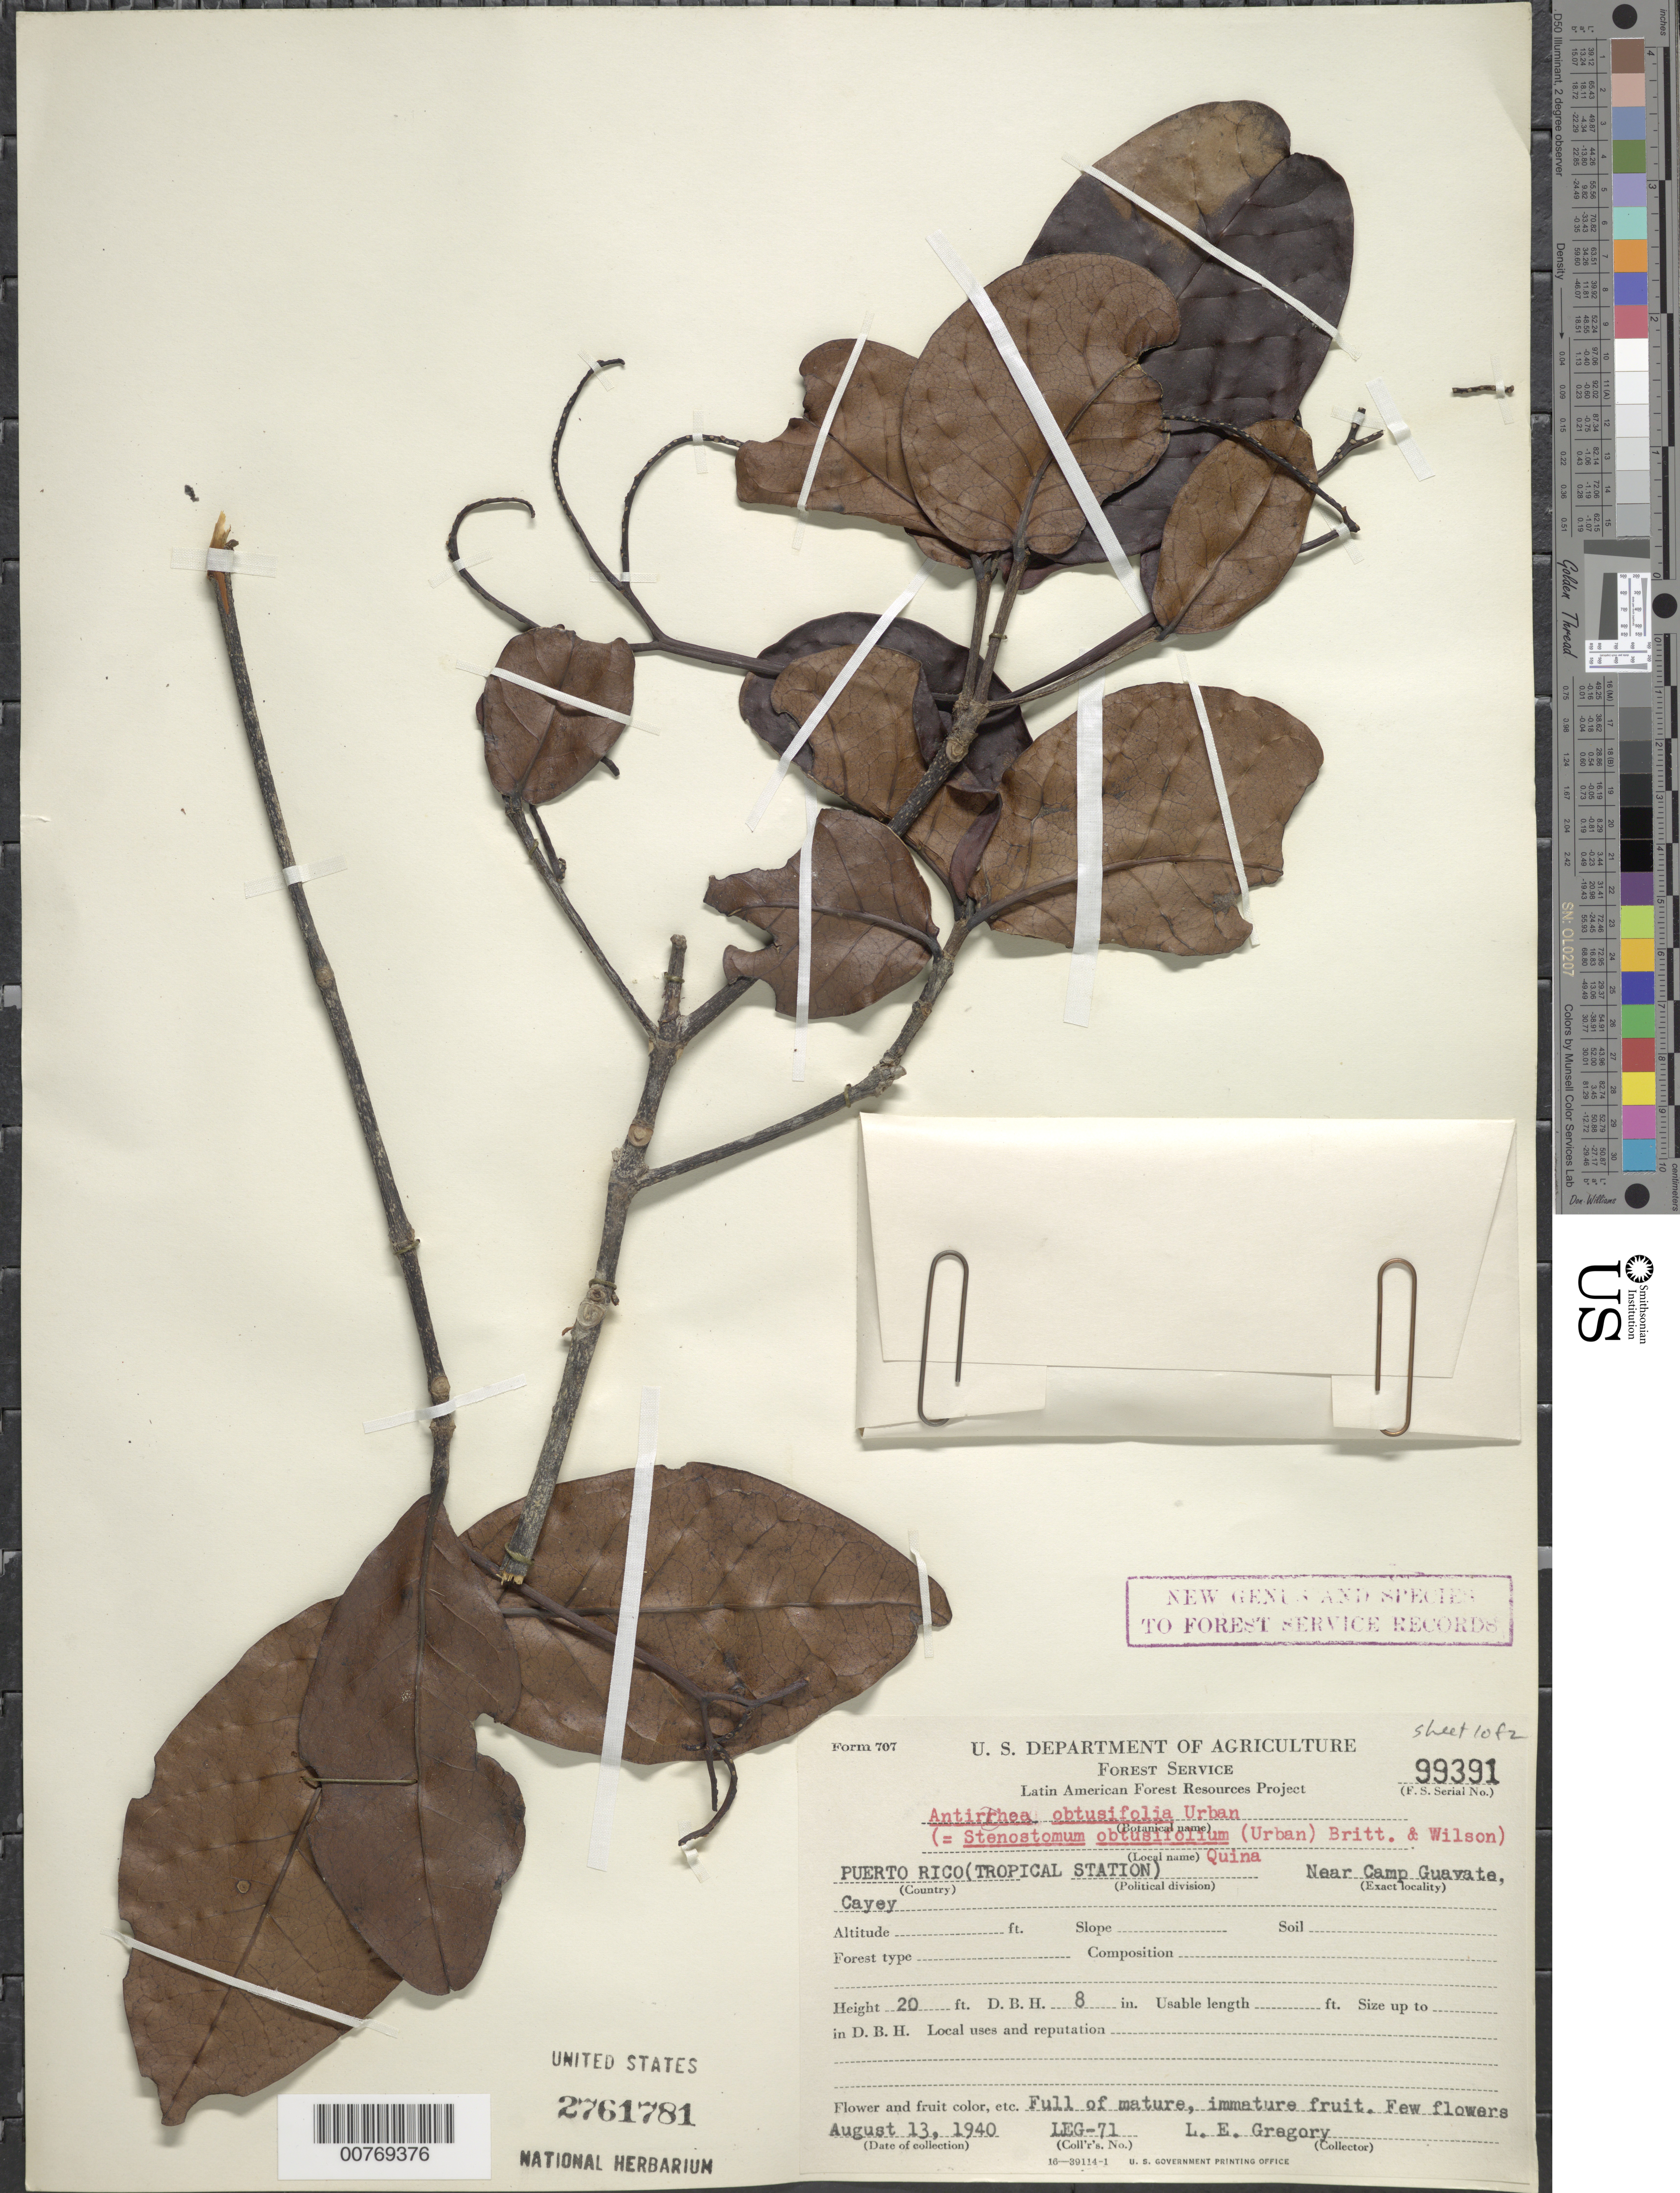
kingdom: Plantae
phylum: Tracheophyta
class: Magnoliopsida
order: Gentianales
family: Rubiaceae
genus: Stenostomum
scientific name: Stenostomum obtusifolium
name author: (Urb.) Britton & P. Wilson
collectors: L. E. Gregory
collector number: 71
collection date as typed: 13 Aug 1940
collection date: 1940-08-13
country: Puerto Rico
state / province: Cayey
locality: Near Camp Guavate, Cayey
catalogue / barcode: US 2761781